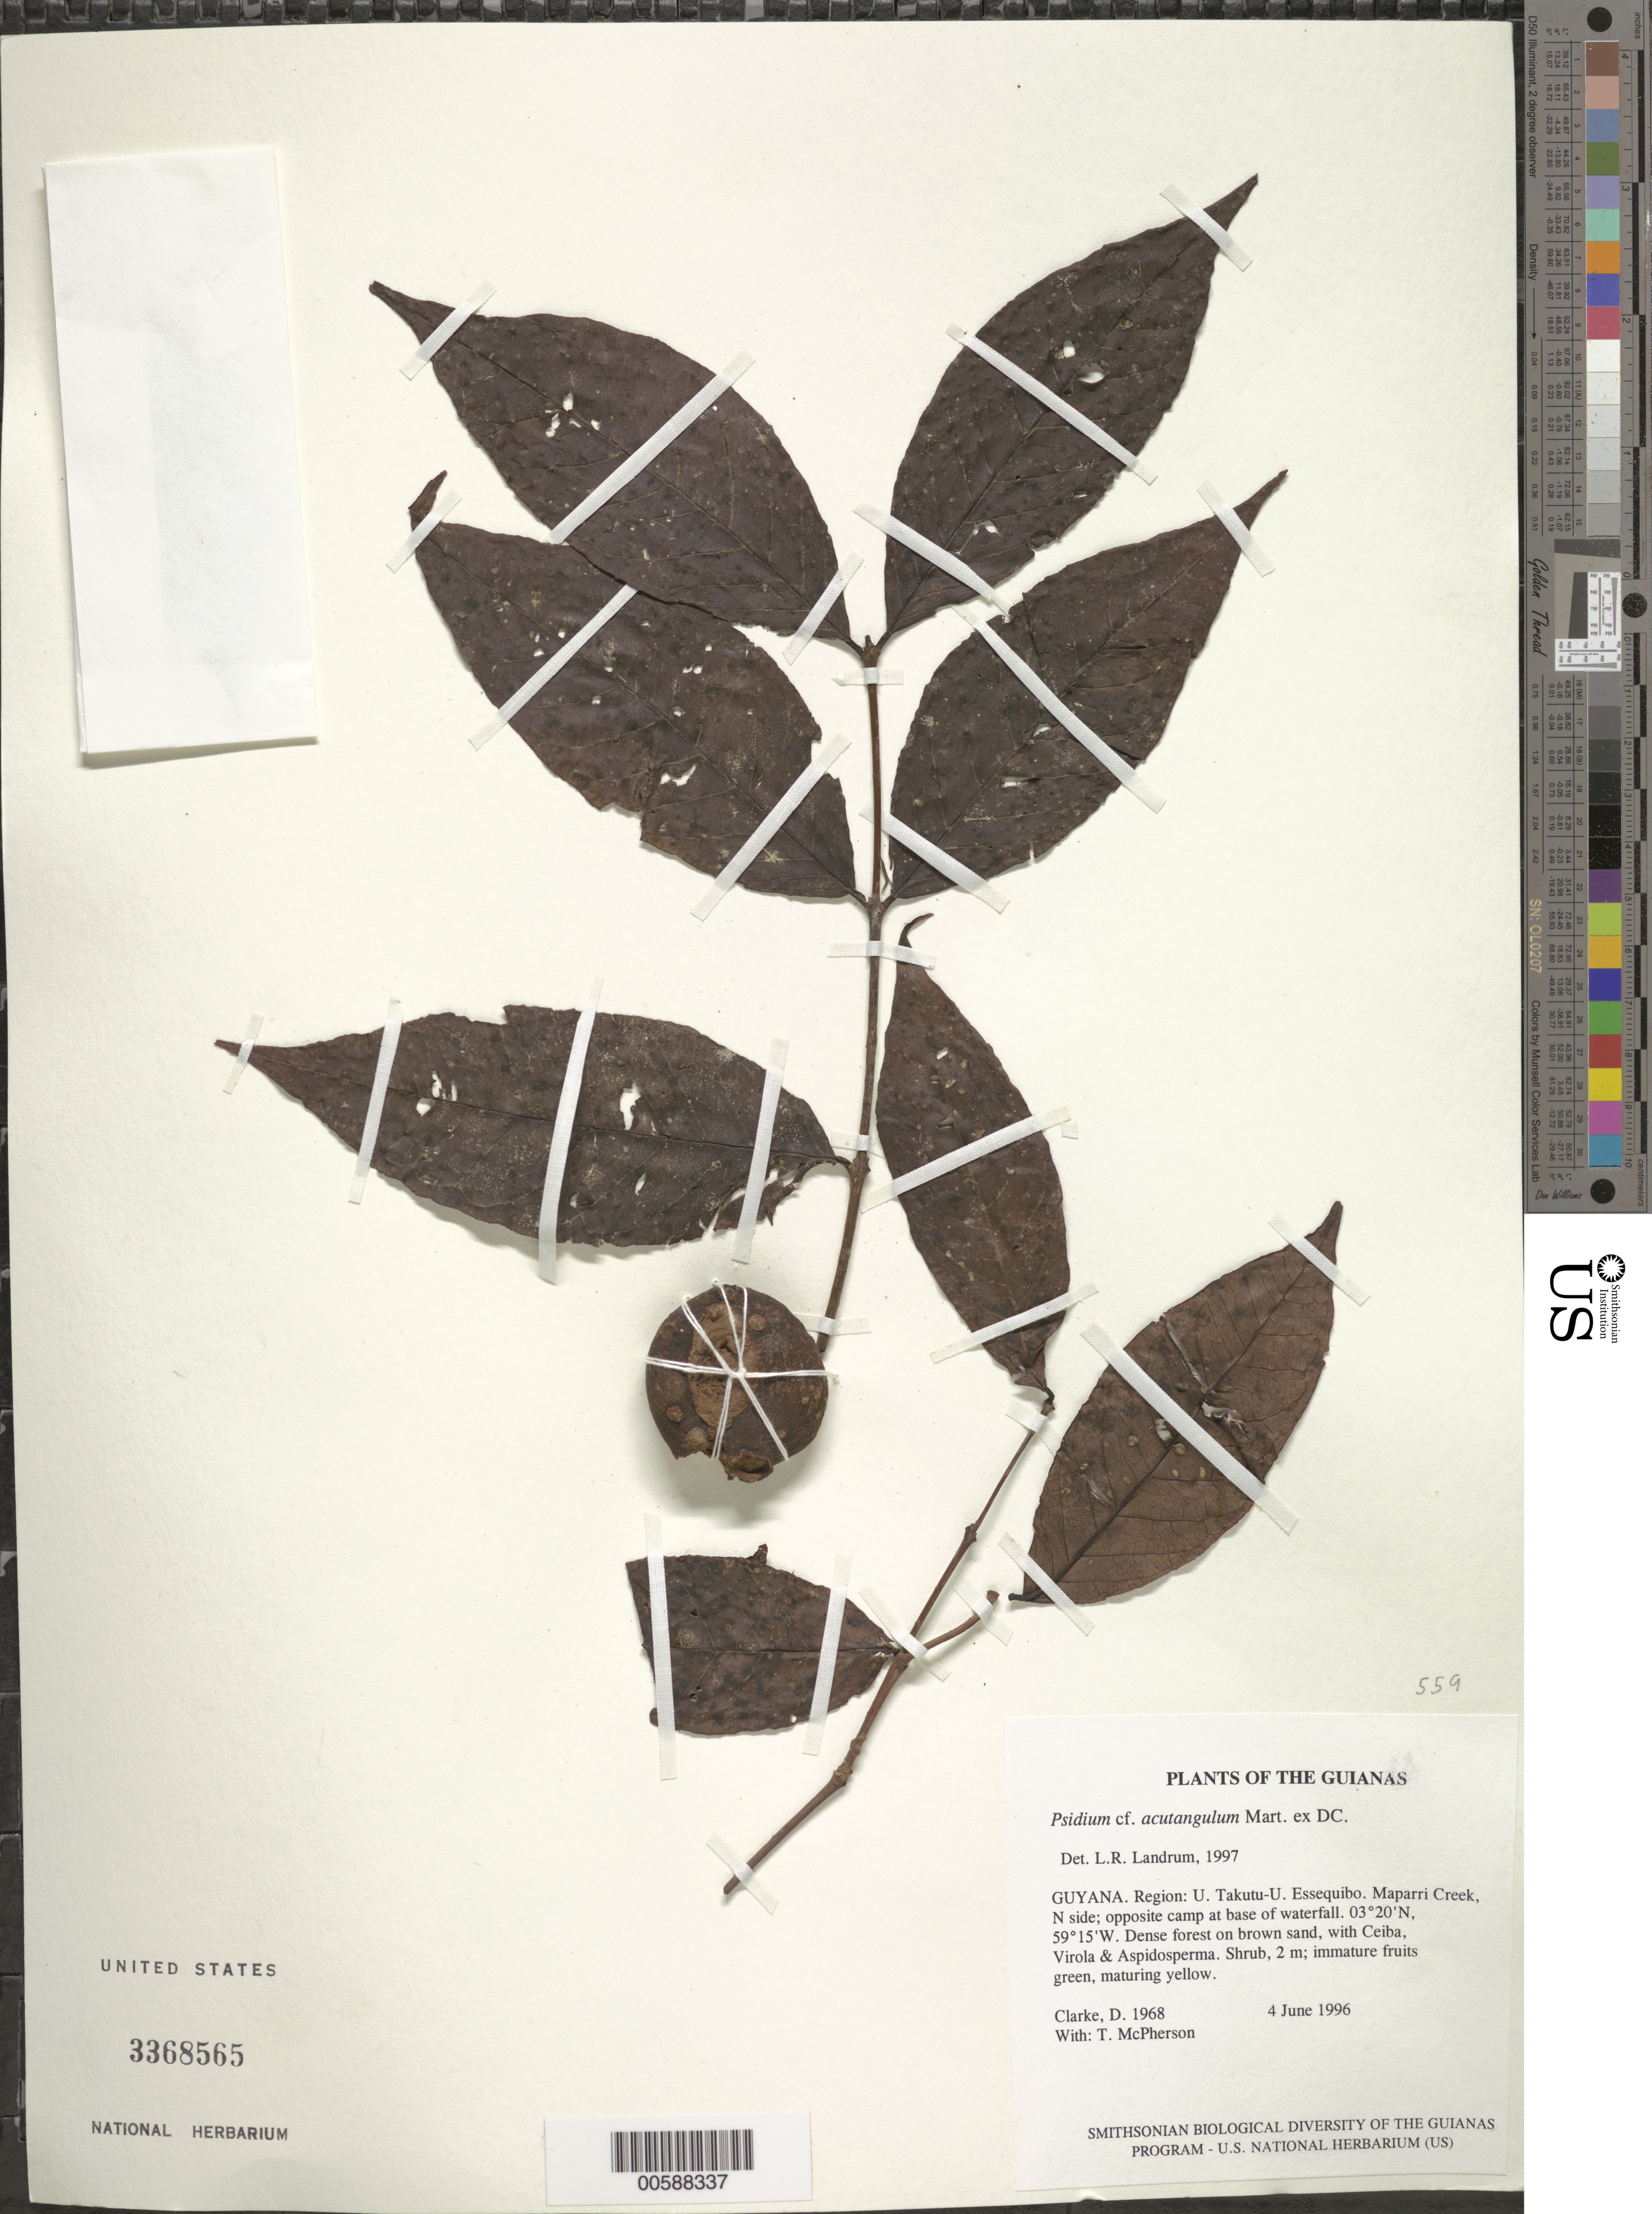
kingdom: Plantae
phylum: Tracheophyta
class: Magnoliopsida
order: Myrtales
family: Myrtaceae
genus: Psidium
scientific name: Psidium acutangulum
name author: (DC.) DC.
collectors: D. Clarke & T. McPherson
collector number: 1968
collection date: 1996-06-04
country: Guyana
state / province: U. Takutu-U. Essequibo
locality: Region: U. Takutu-U. Essequibo. Maparri Creek, N side.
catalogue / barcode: US 3368565